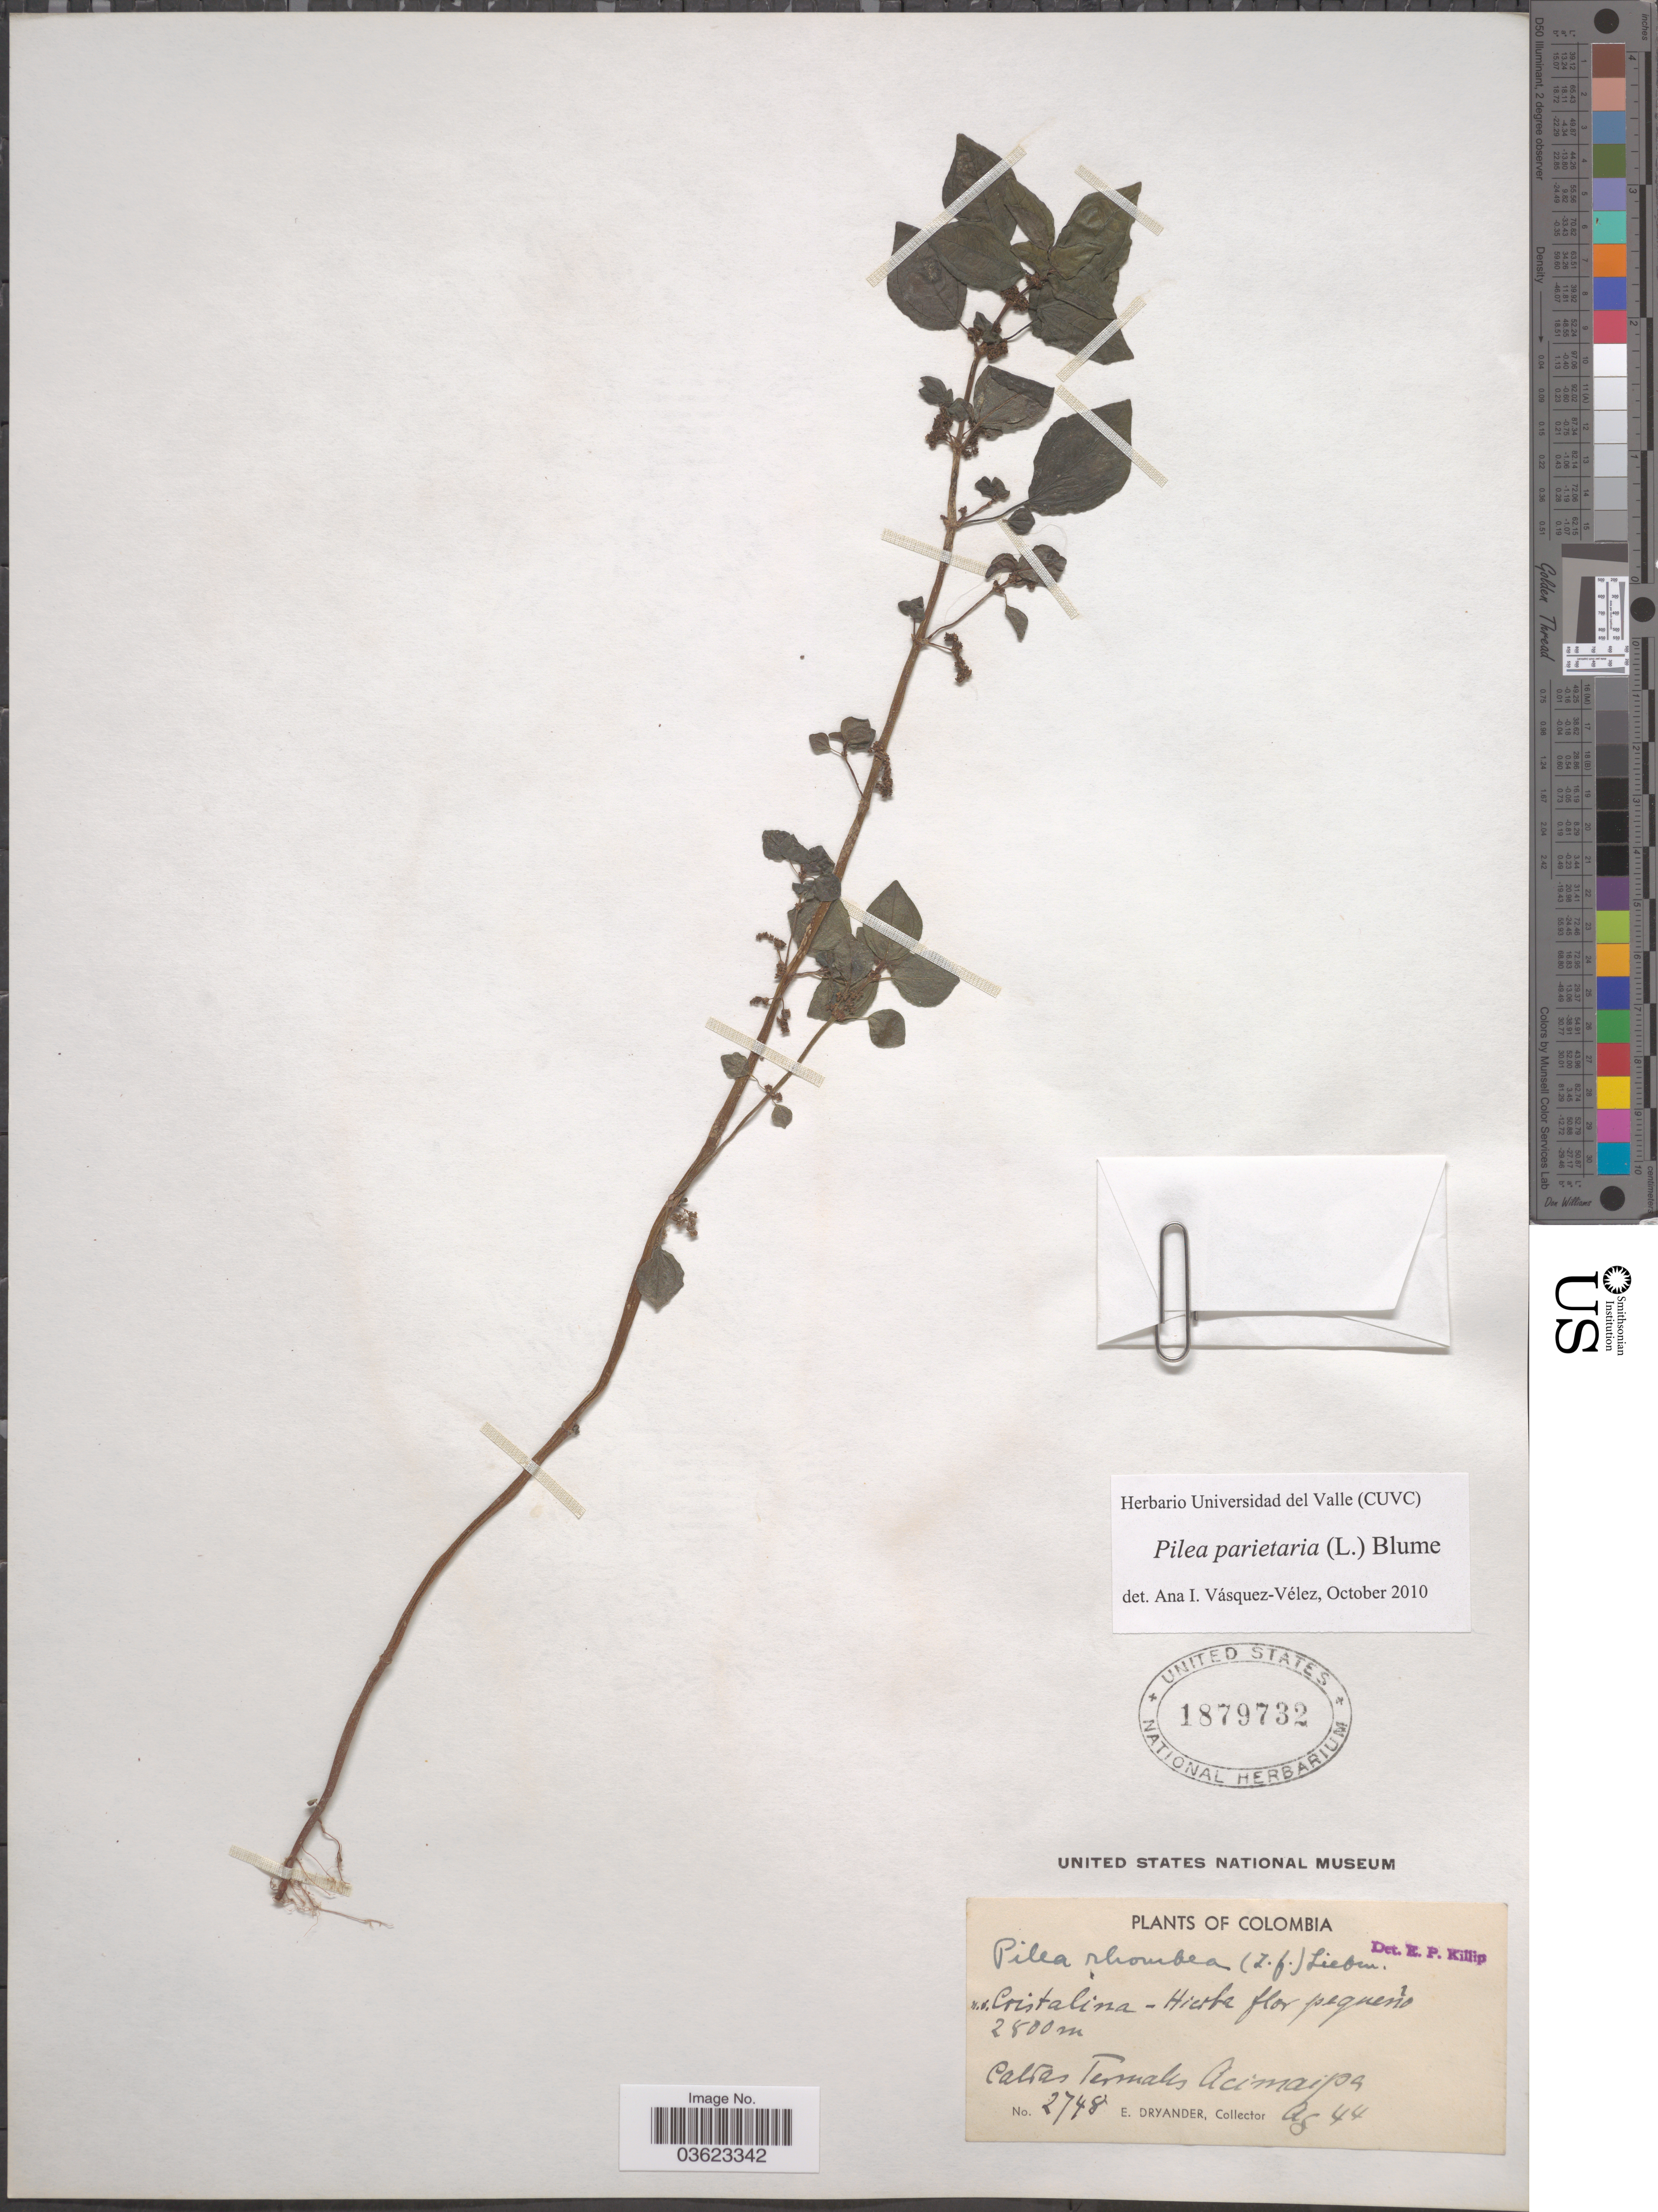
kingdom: Plantae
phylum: Tracheophyta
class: Magnoliopsida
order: Rosales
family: Urticaceae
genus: Pilea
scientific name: Pilea parietaria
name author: (L.) Blume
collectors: E. Dryander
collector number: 2748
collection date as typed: Transcribed d/m/y: /8/44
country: Colombia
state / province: Caldas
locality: Caldas Termales Acimaipa.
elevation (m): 2800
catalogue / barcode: US 1879732